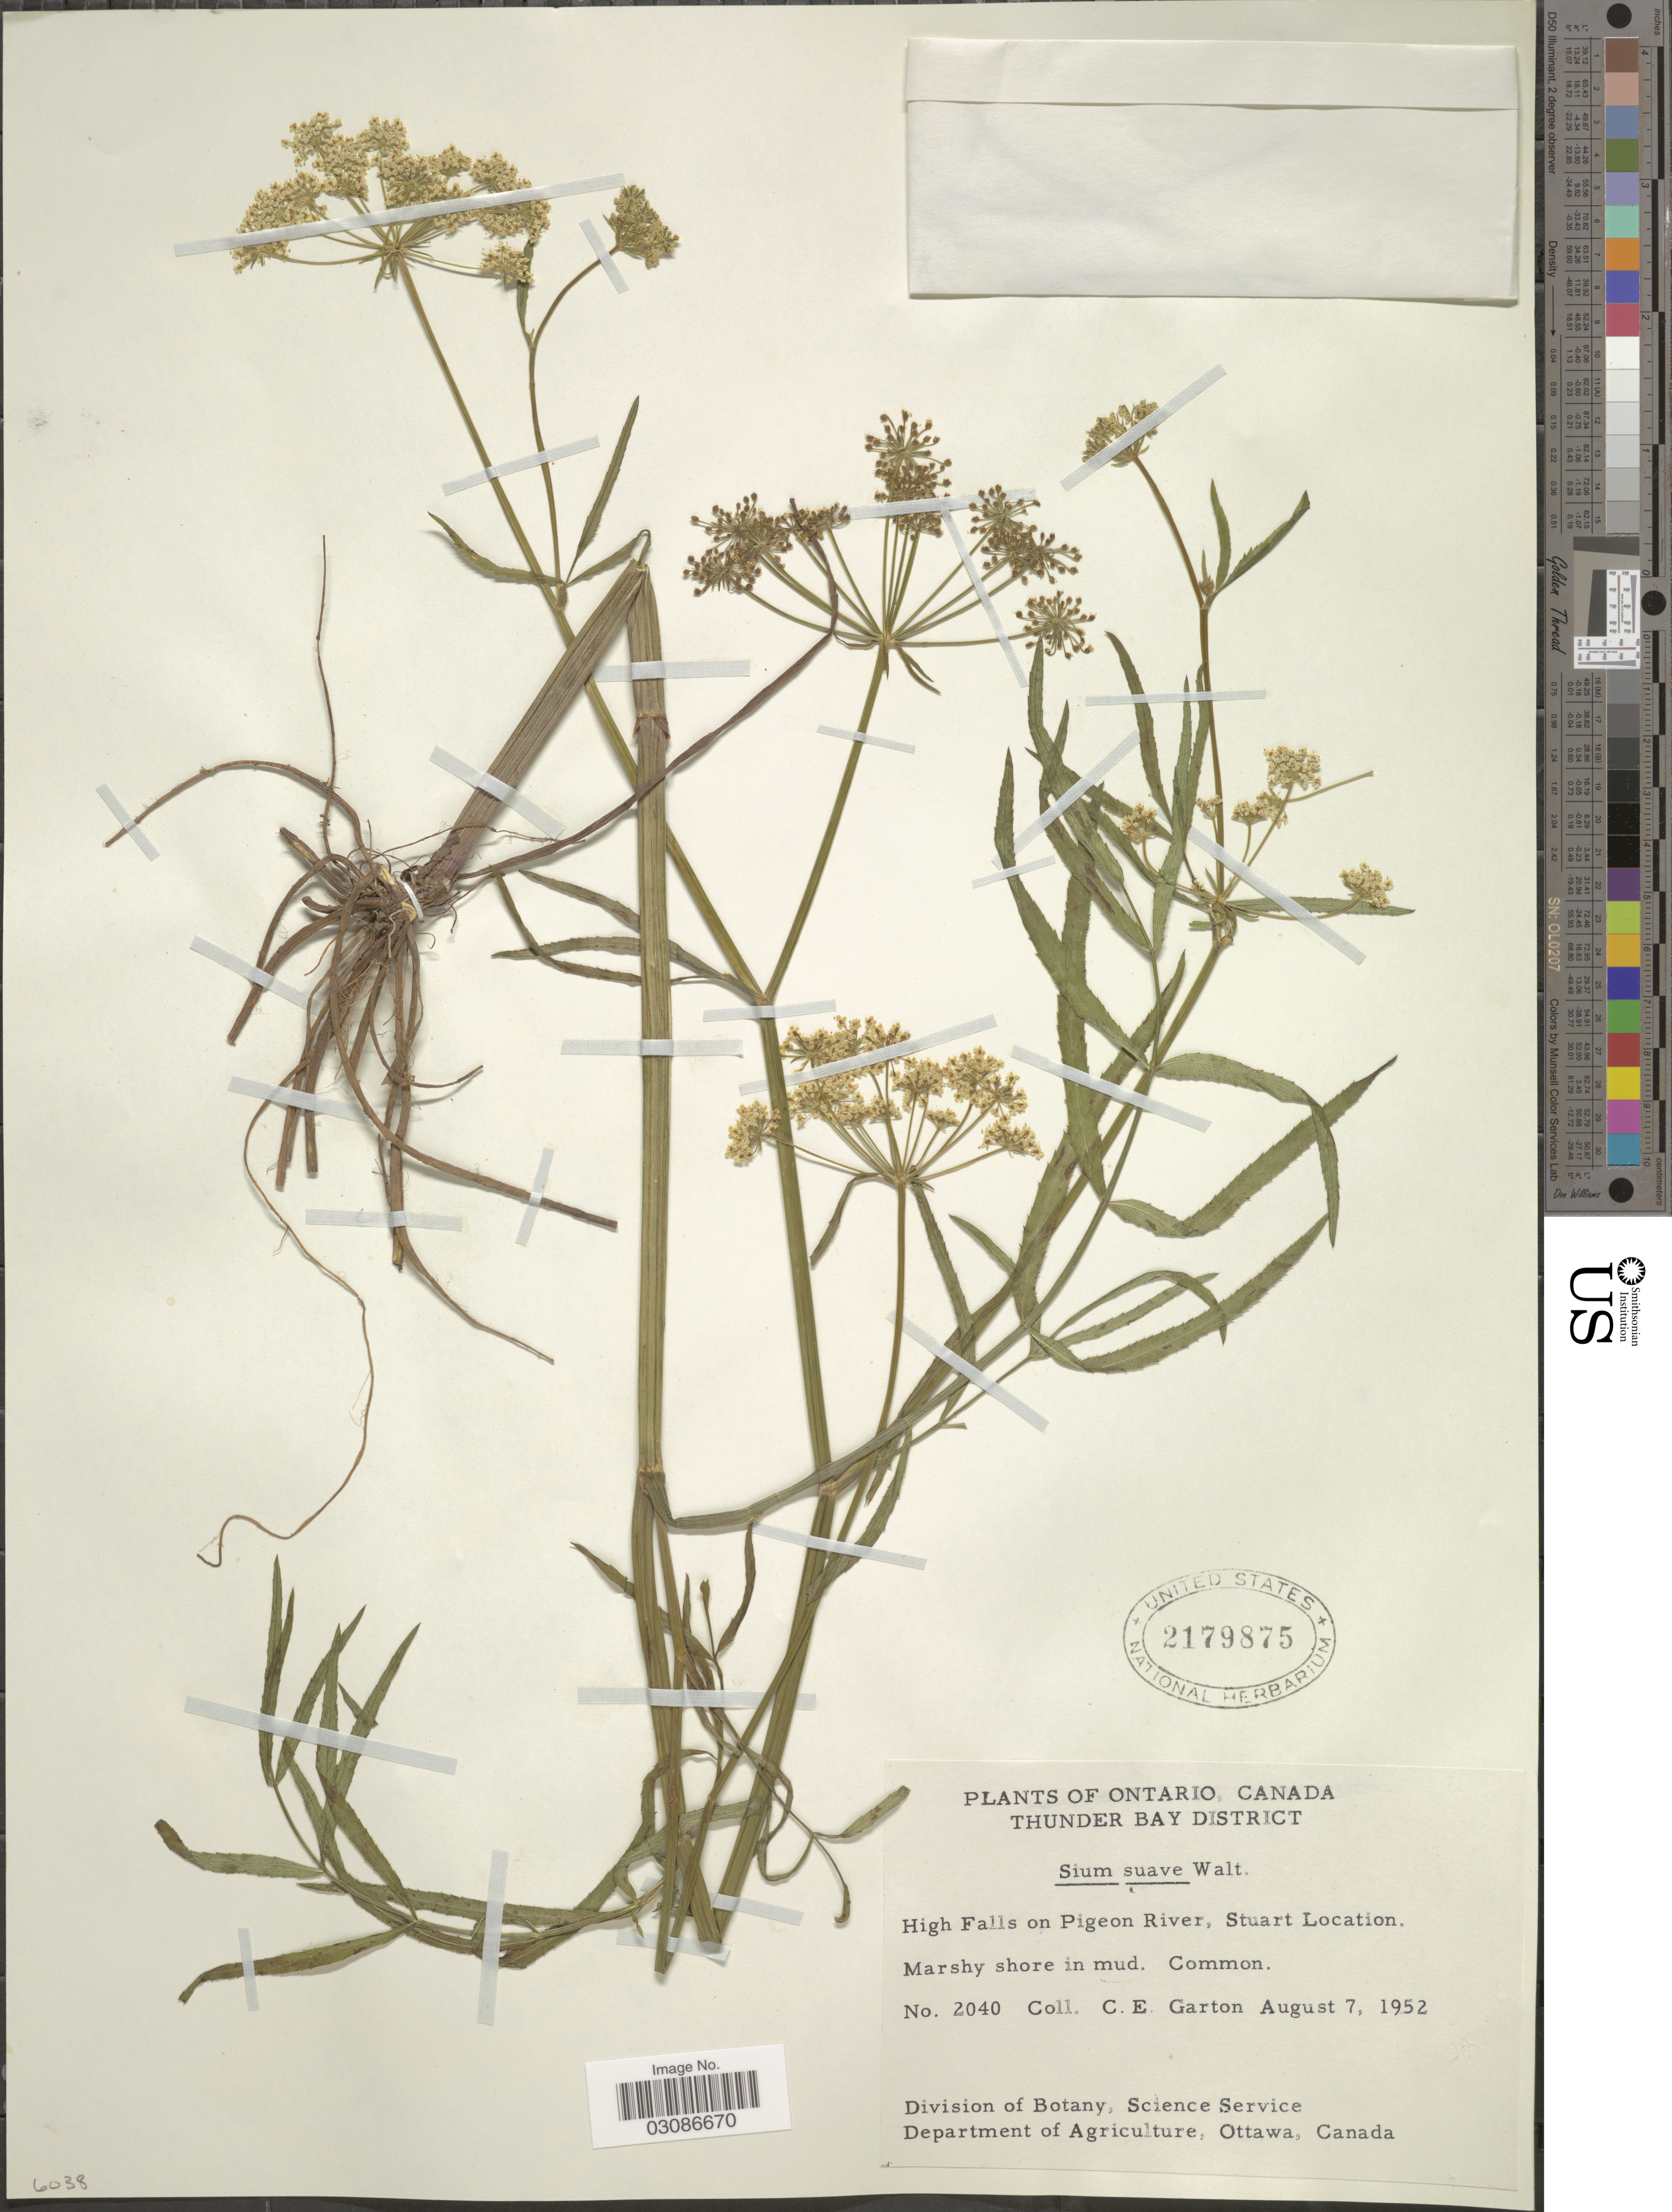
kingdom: Plantae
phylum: Tracheophyta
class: Magnoliopsida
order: Apiales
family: Apiaceae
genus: Sium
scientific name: Sium suave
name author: Walter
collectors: C. E. Garton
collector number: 2040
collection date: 1952-08-07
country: Canada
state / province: Ontario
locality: Thunder Bay District. High Falls on Pigeon River, Stuart Location.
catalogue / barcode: US 2179875